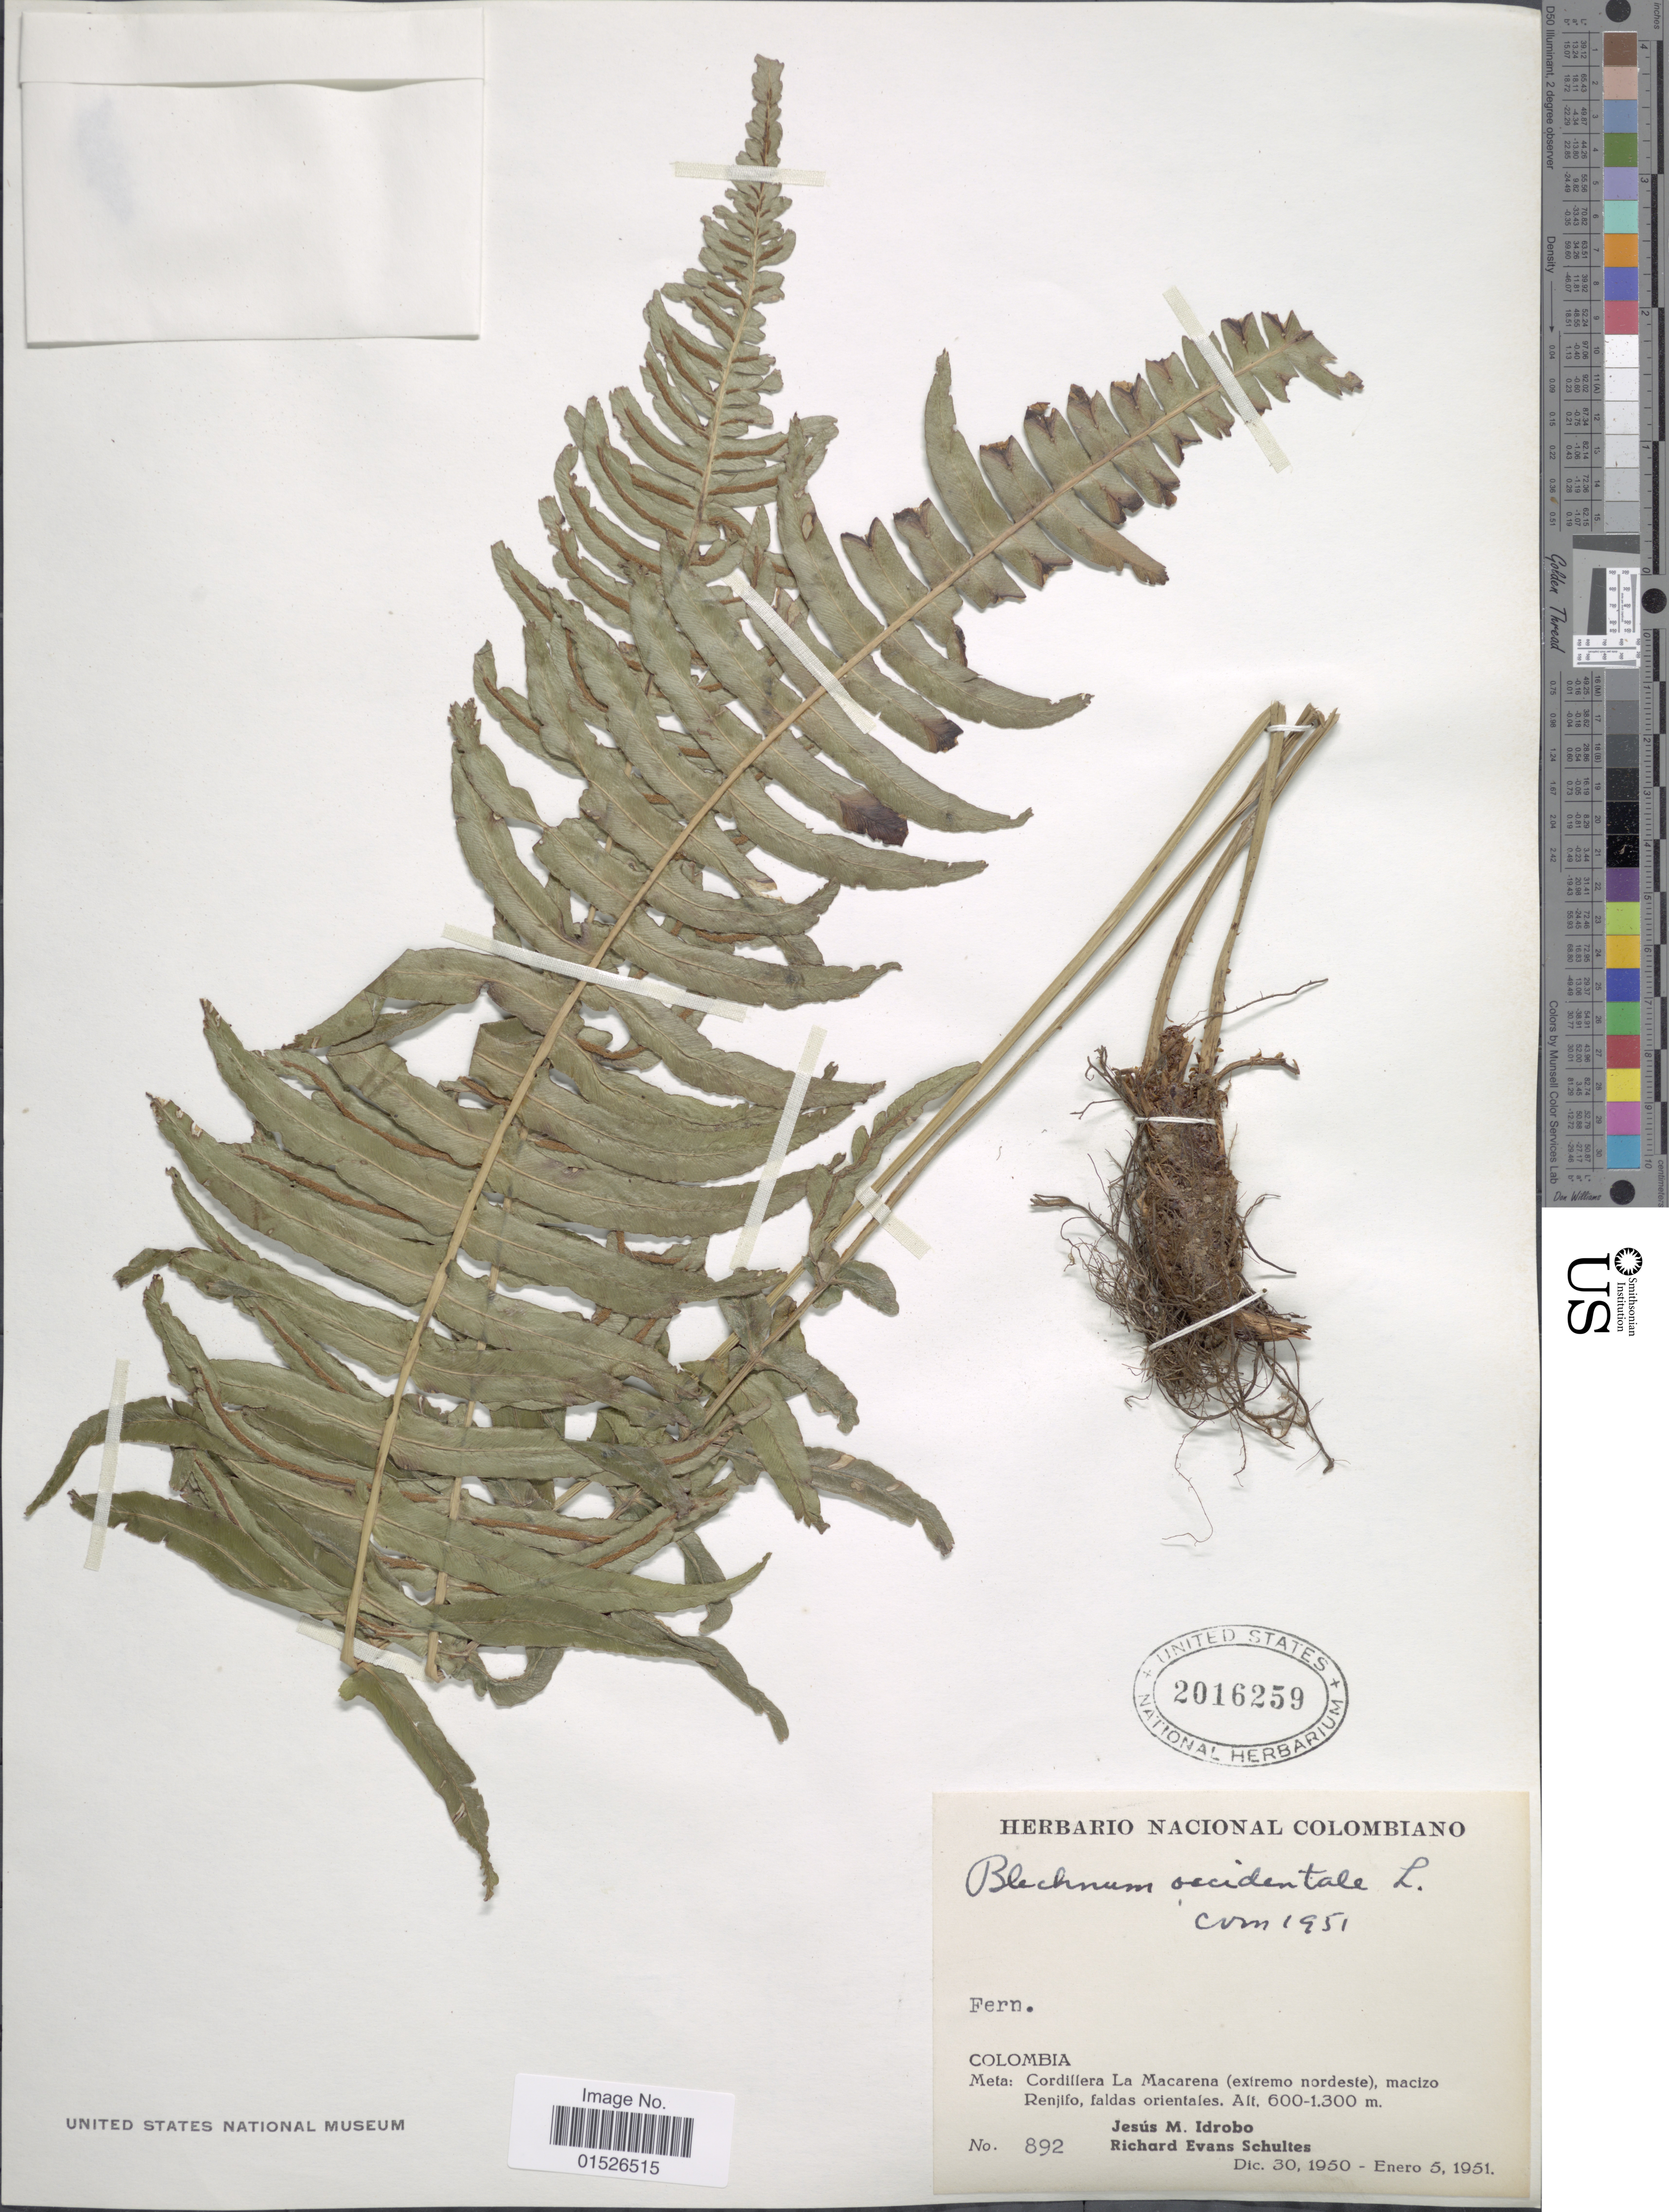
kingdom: Plantae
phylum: Tracheophyta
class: Polypodiopsida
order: Polypodiales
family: Blechnaceae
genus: Blechnum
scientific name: Blechnum occidentale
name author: L.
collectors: J. M. Idrobo & R. E. Schultes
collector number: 892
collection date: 1950-12-30/1951-01-05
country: Colombia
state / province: Meta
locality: Colombia, Meta: Cordillera La Macarena (extremo nordeste), macizo Rejifo, faldas orientas.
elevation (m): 600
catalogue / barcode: US 2016259